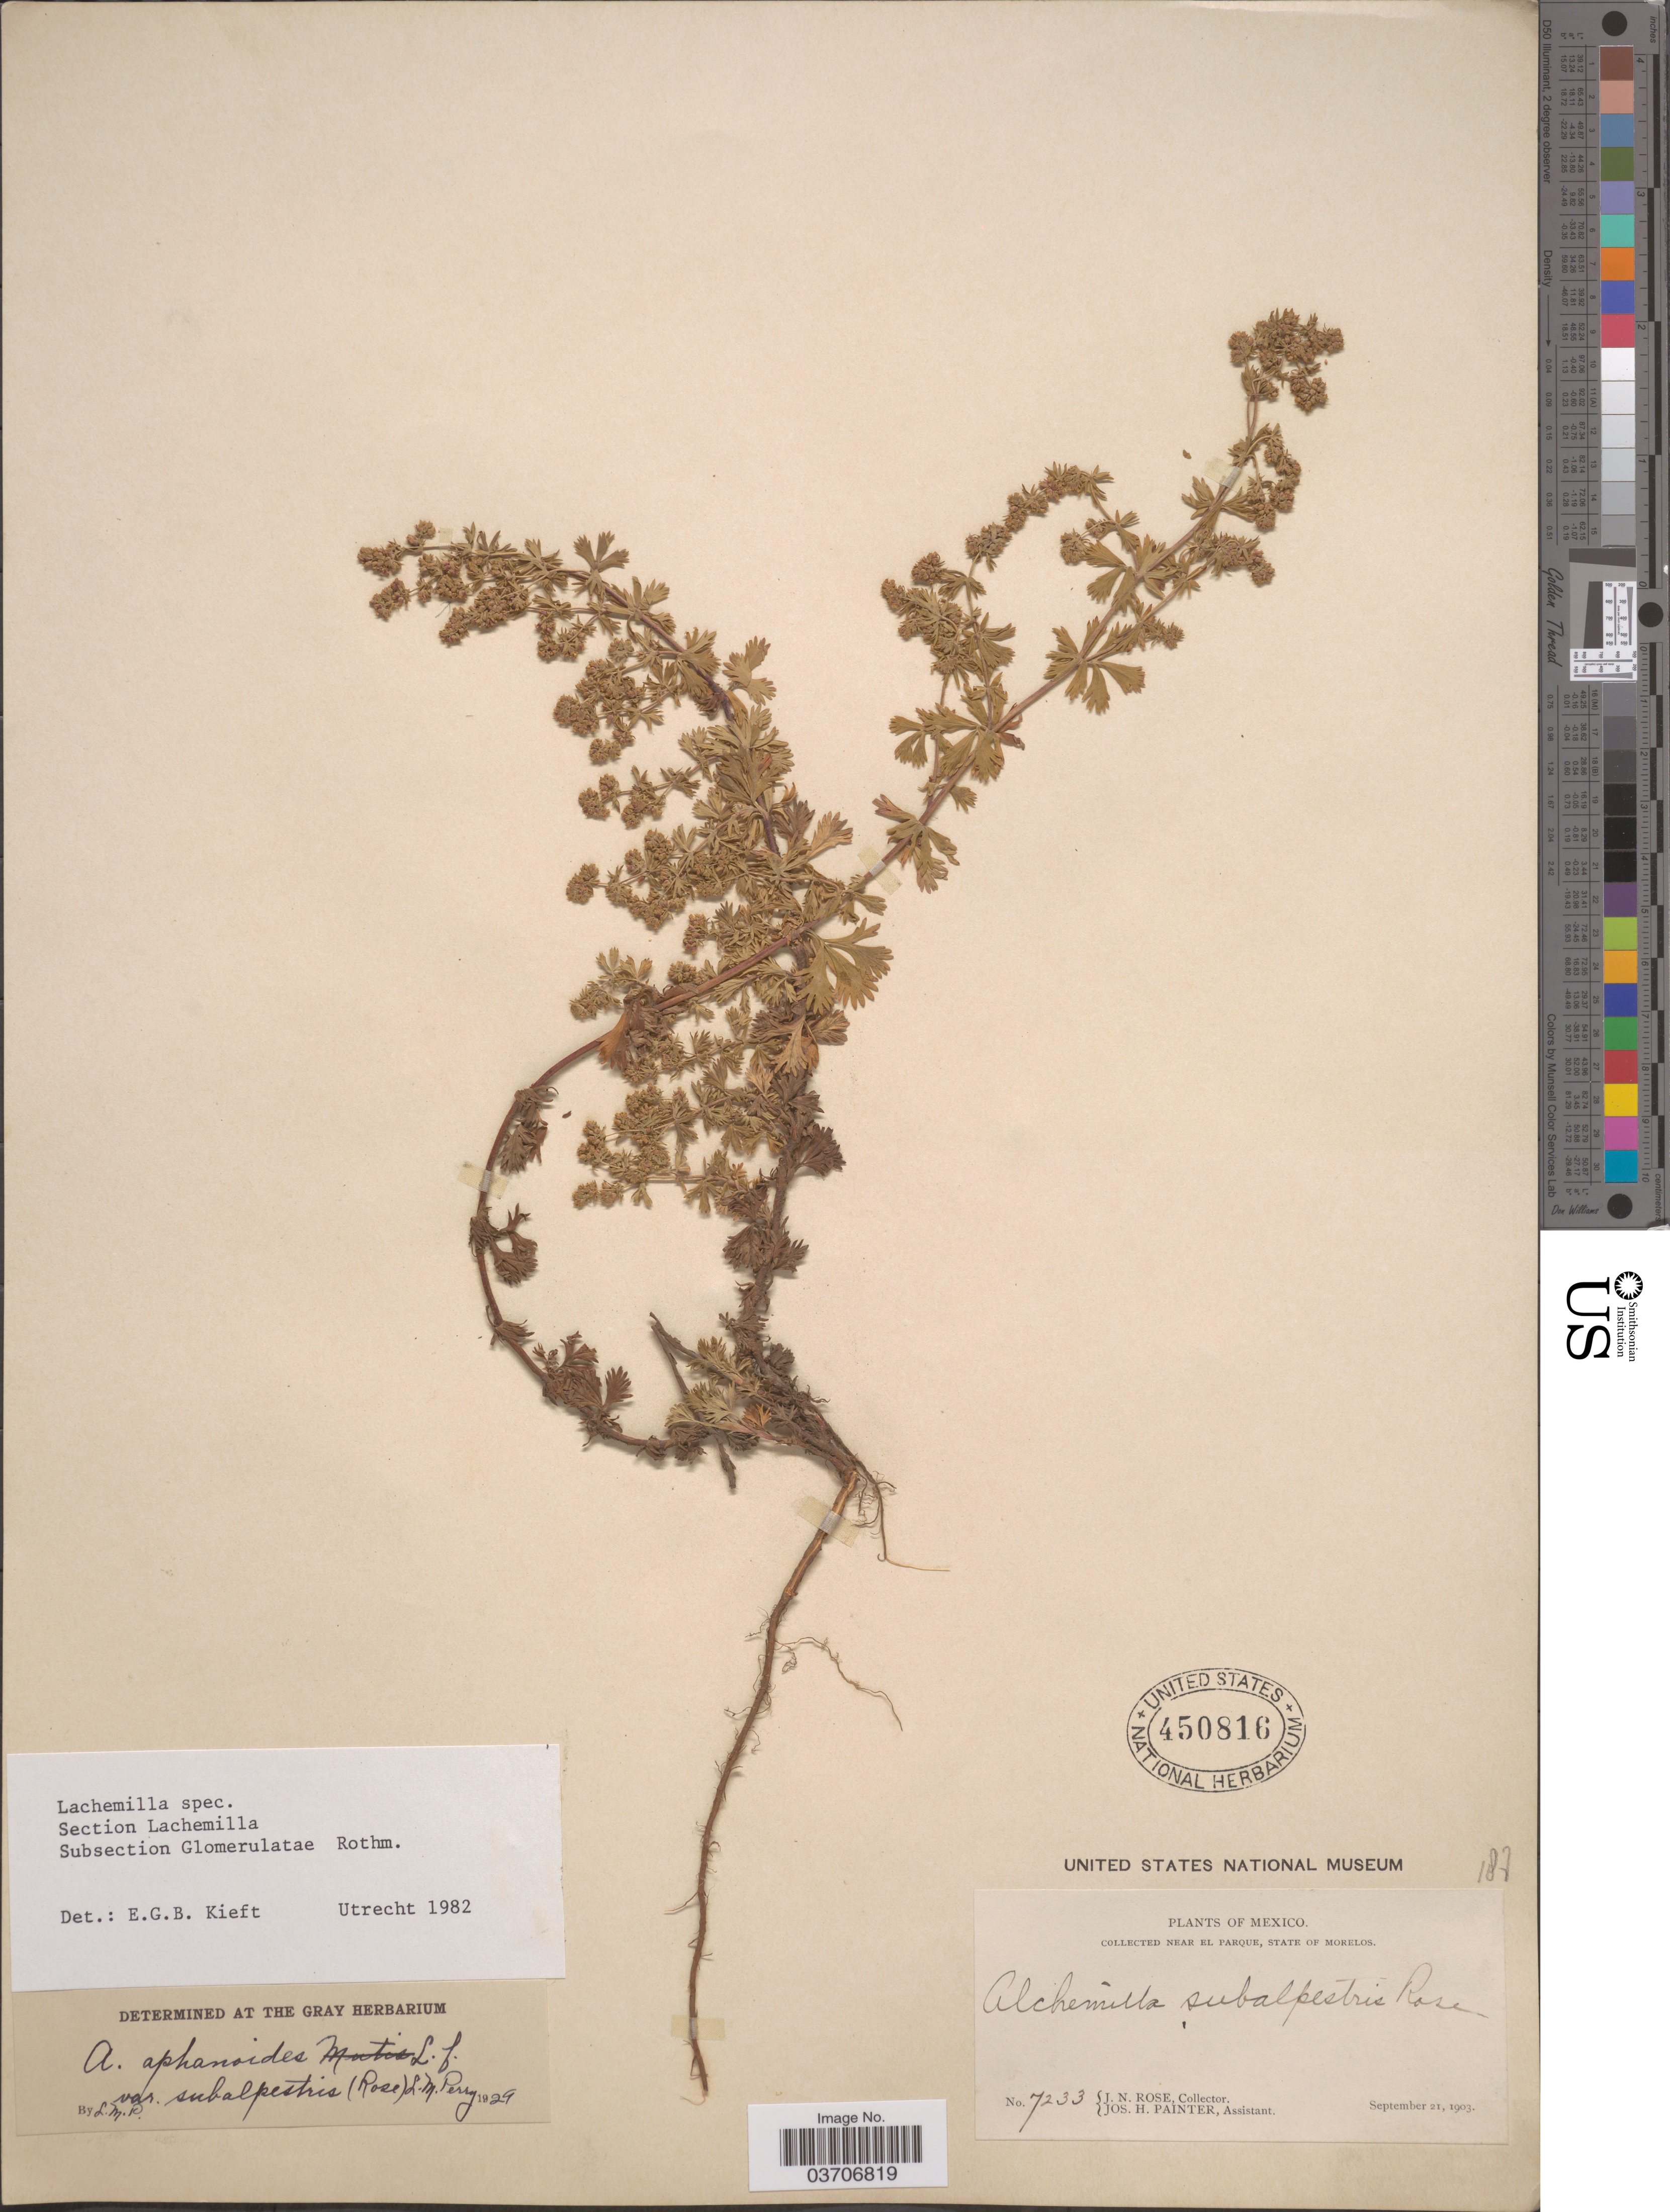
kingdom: Plantae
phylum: Tracheophyta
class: Magnoliopsida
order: Rosales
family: Rosaceae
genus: Lachemilla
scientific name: Lachemilla sp.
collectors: J. N. Rose & J. H. Painter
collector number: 7233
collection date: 1903-09-21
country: Mexico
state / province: Morelos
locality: Near El Parque.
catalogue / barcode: US 450816